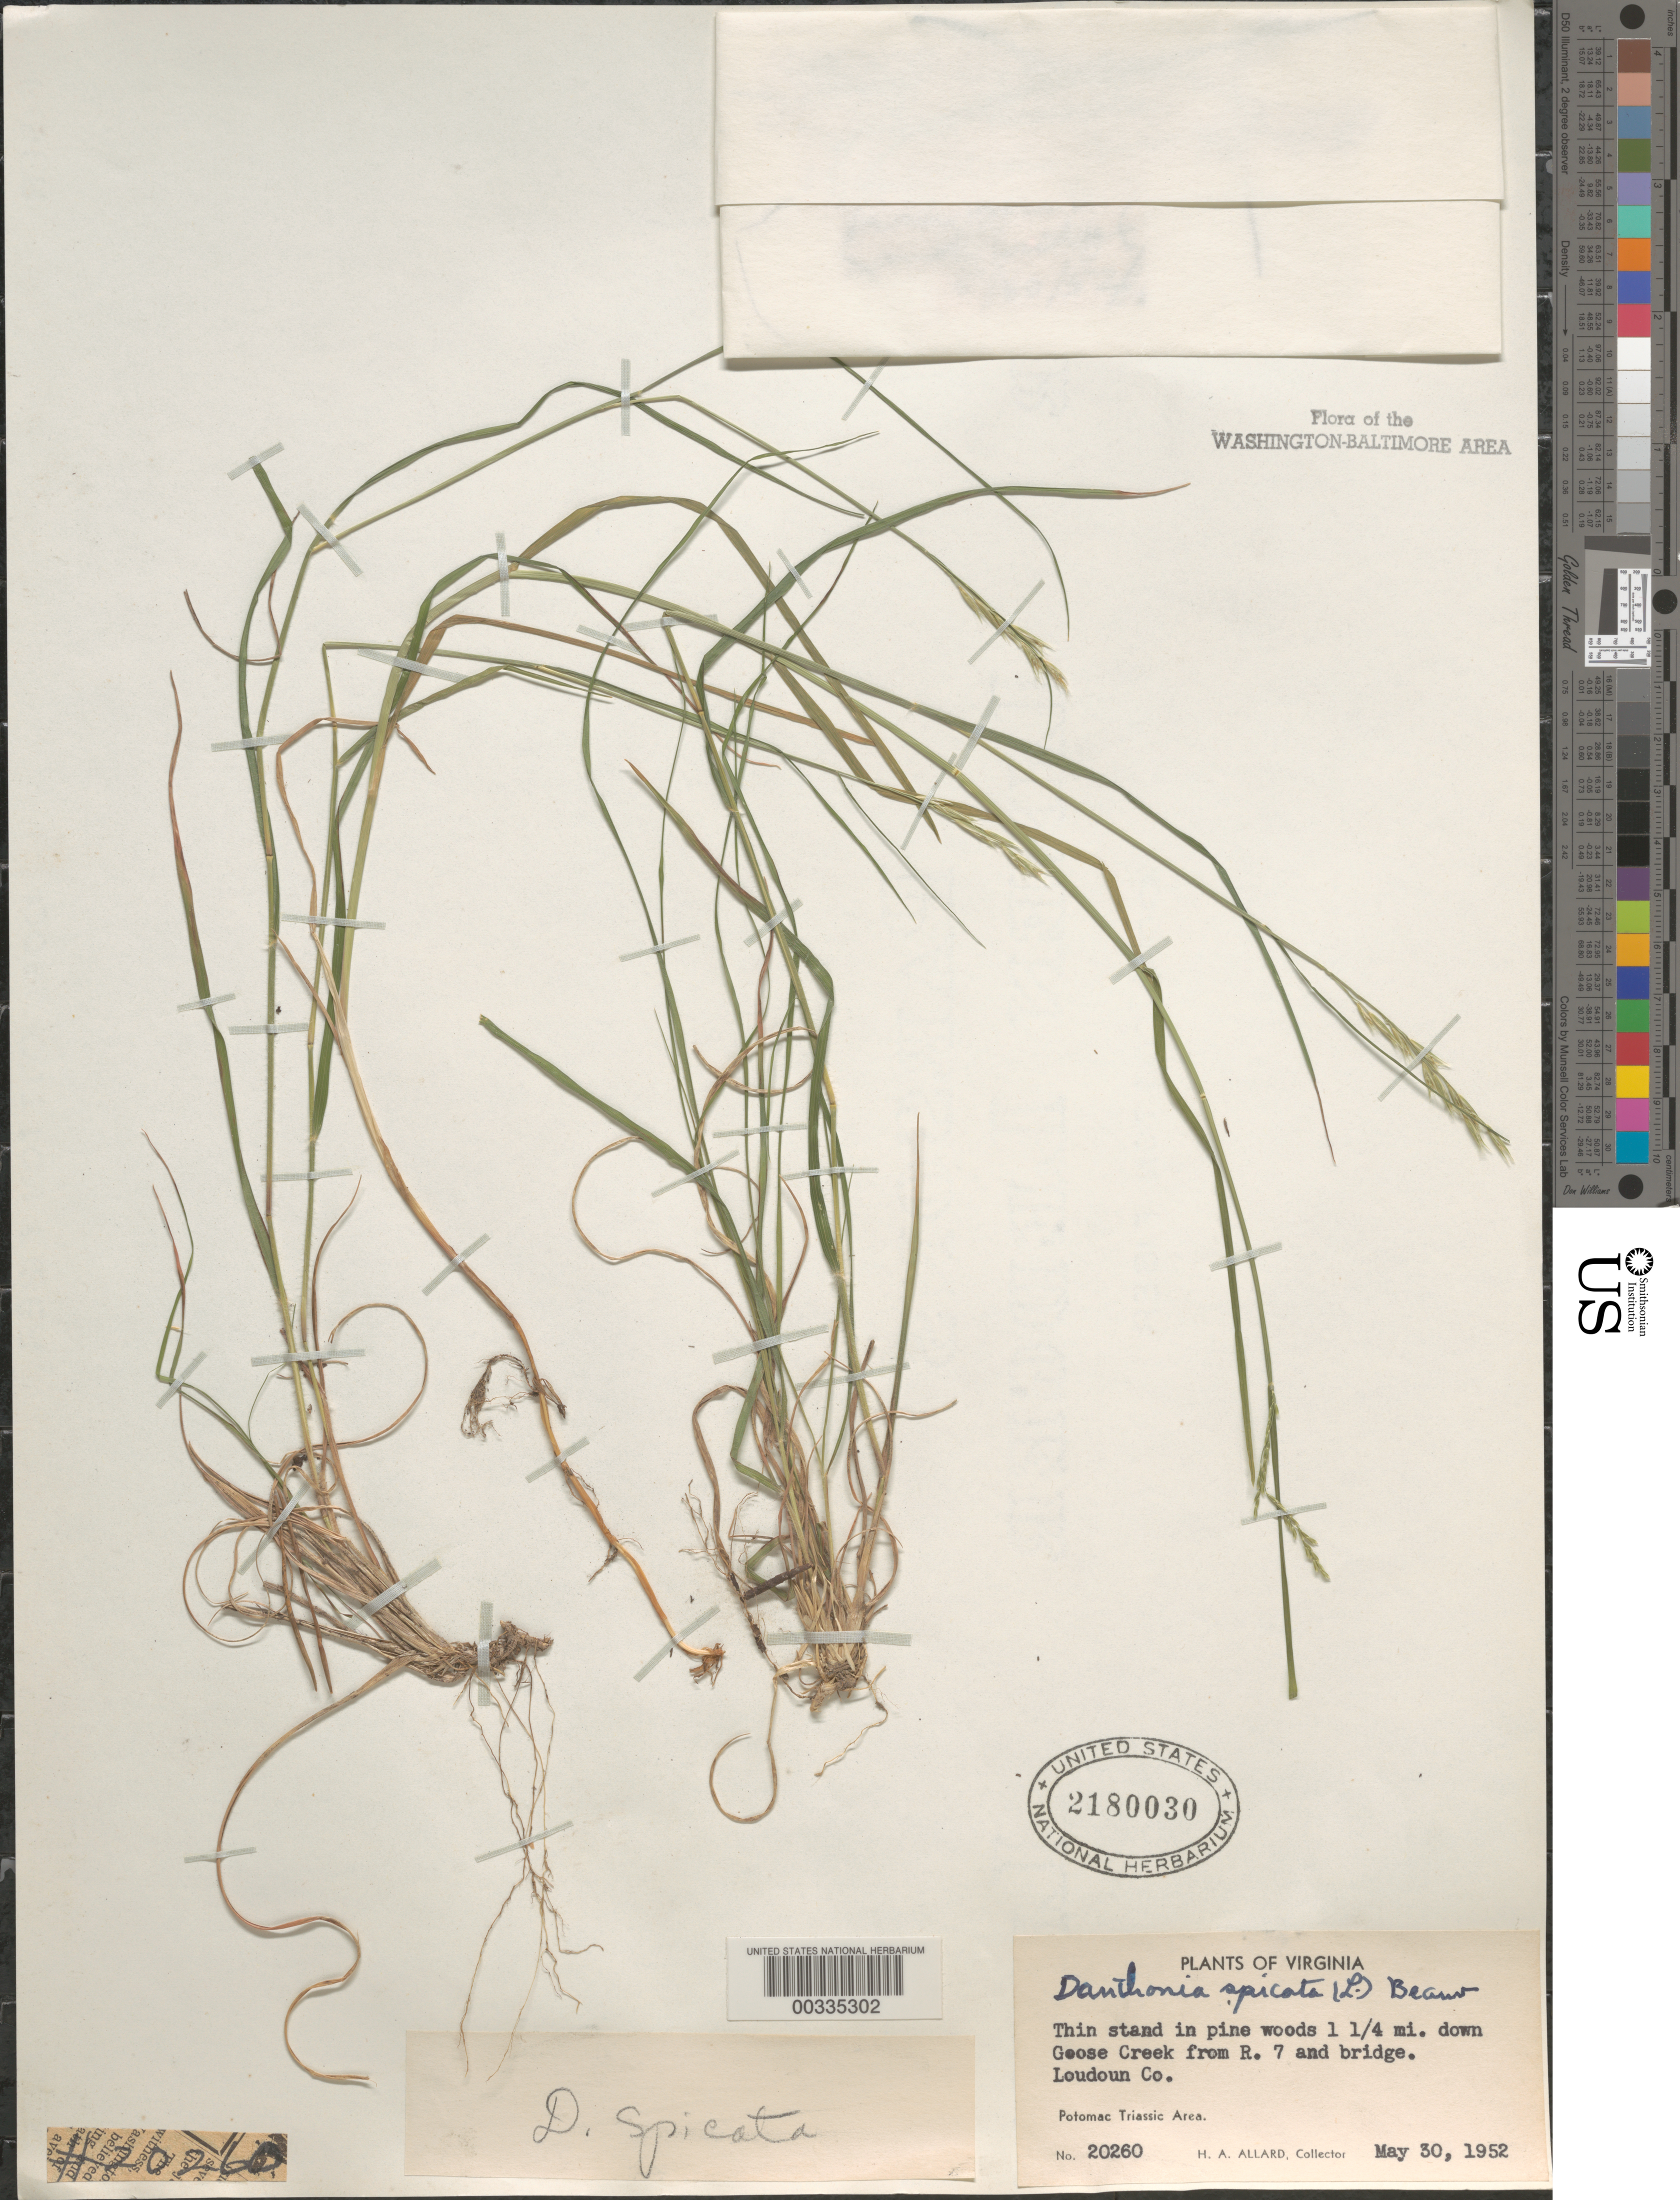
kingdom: Plantae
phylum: Tracheophyta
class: Liliopsida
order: Poales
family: Poaceae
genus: Danthonia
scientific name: Danthonia spicata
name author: (L.) P. Beauv. ex Roem. & Schult.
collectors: H. A. Allard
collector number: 20260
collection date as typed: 30 May 1952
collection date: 1952-05-30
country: United States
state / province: Virginia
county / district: Loudoun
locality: Downstream from Route 7 on Goose Creek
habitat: In pine woods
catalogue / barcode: US 2180030